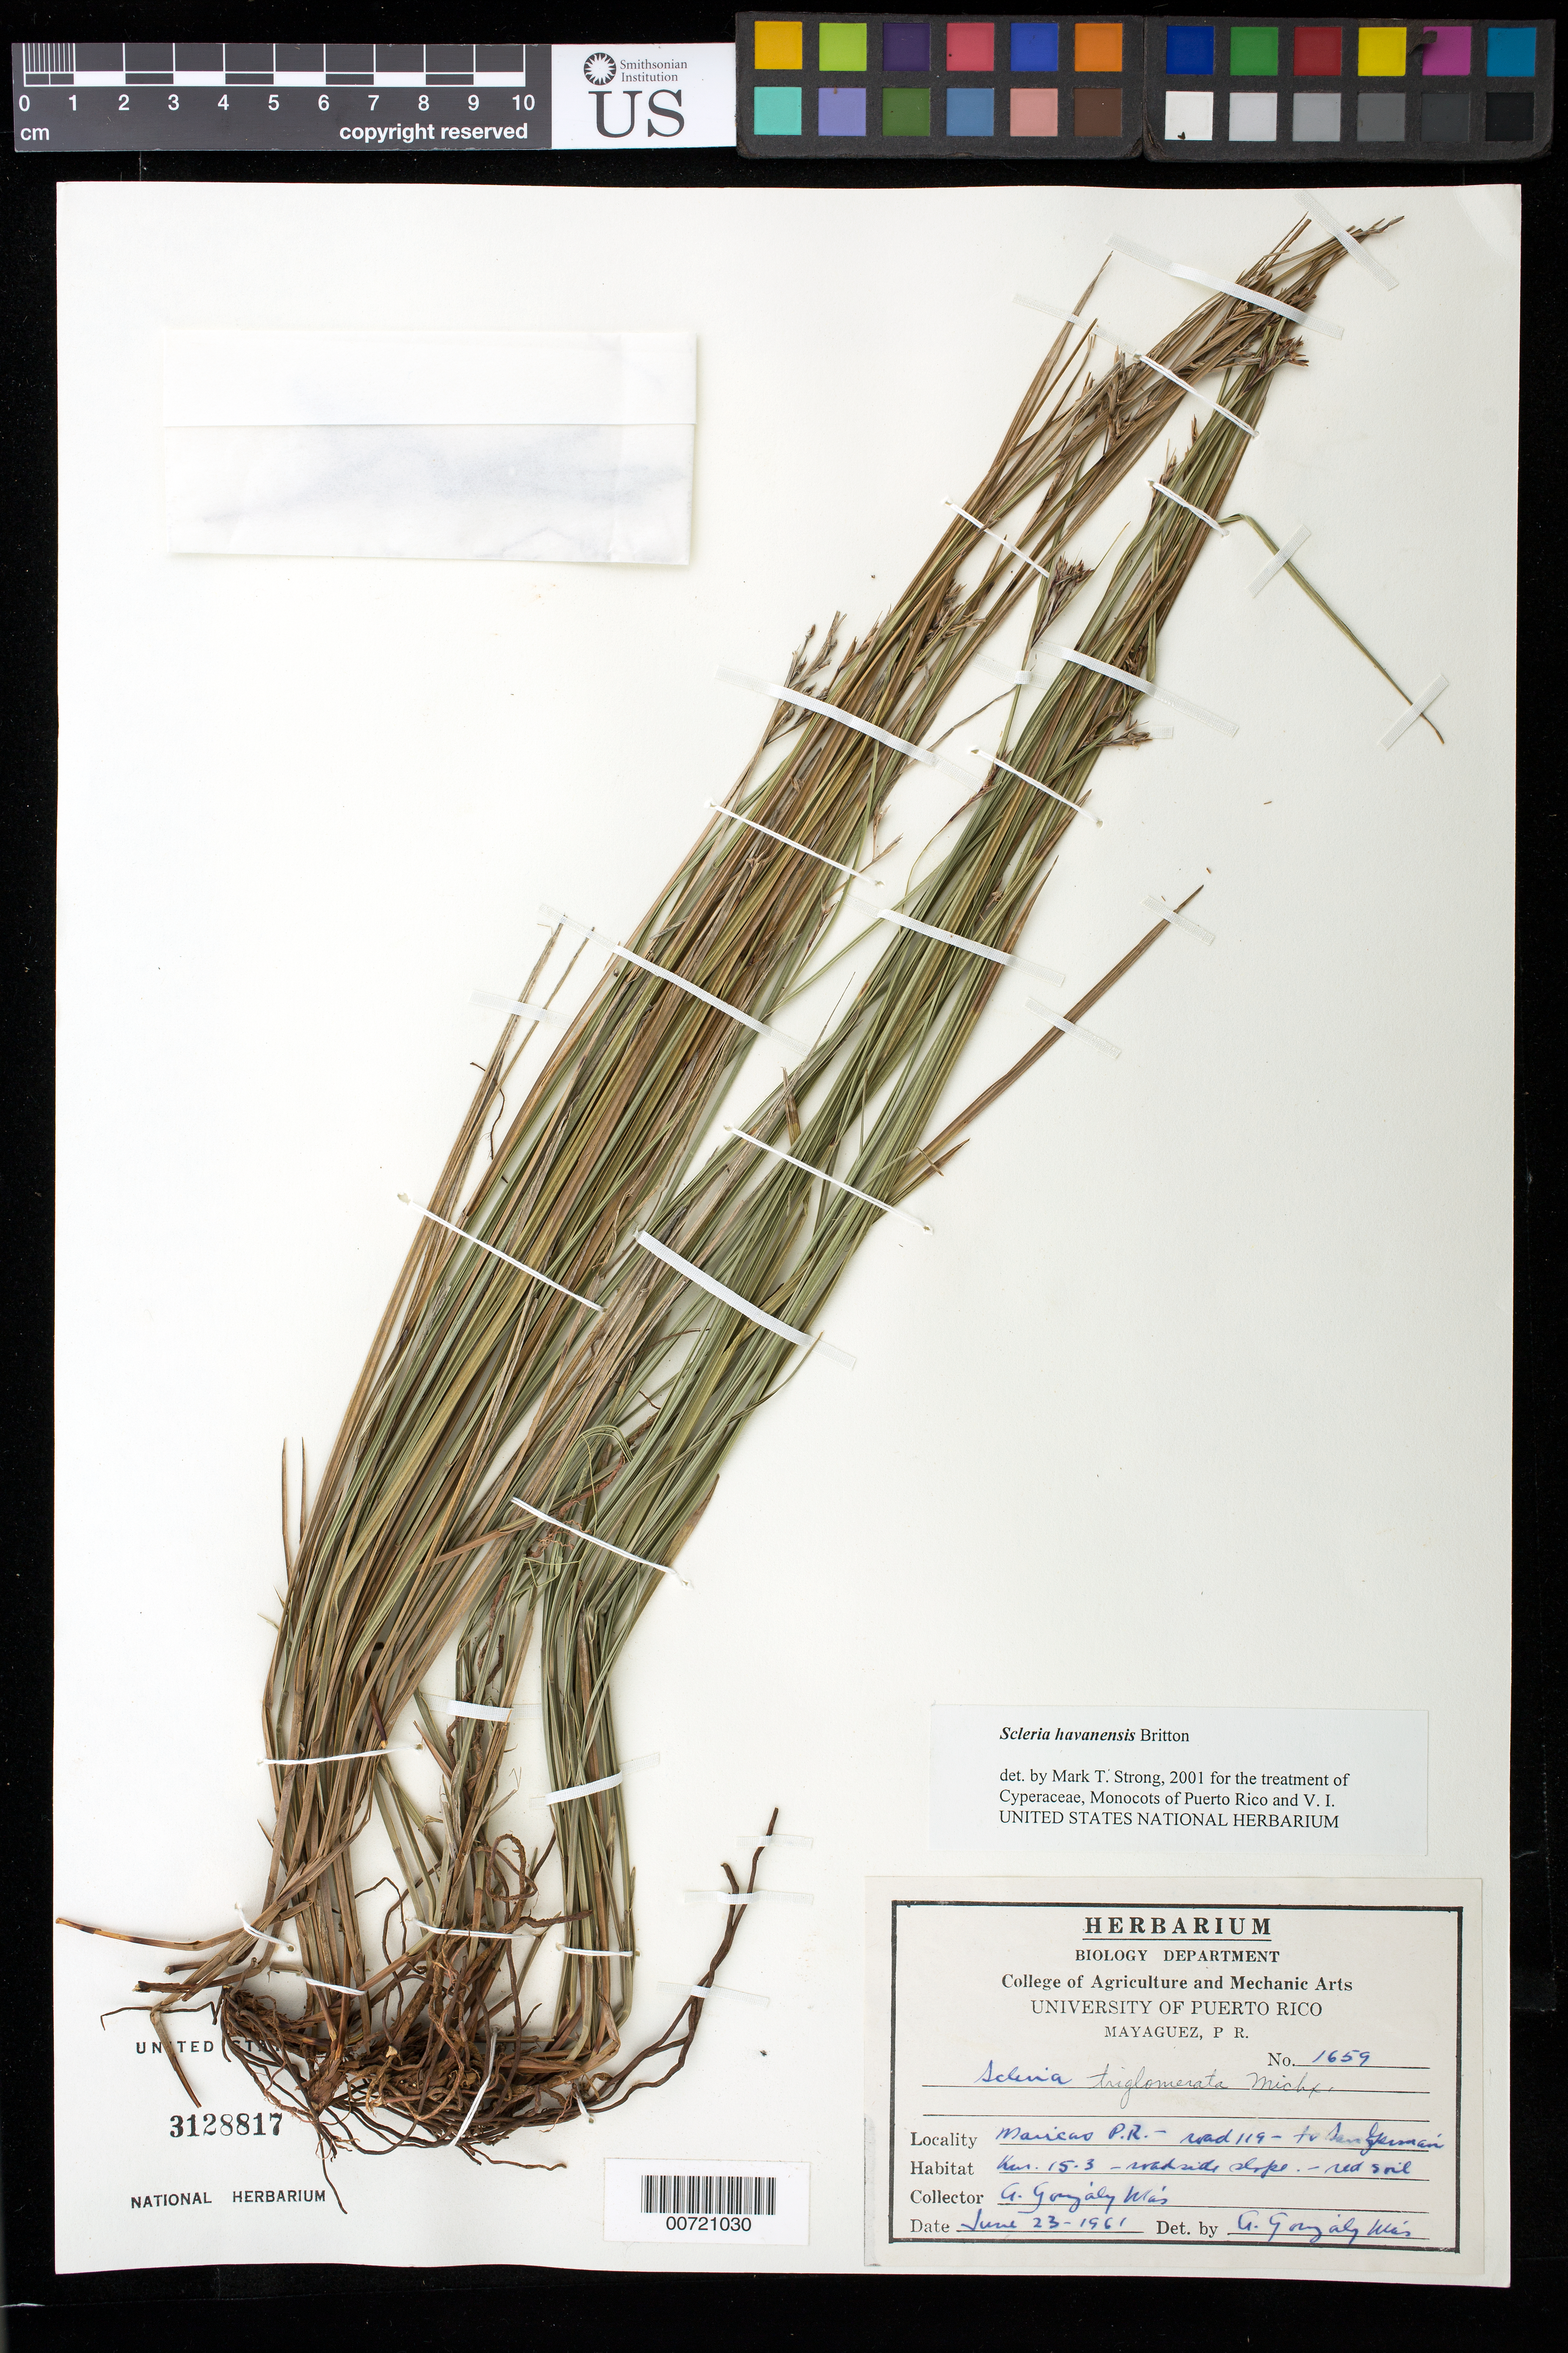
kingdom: Plantae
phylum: Tracheophyta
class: Liliopsida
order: Poales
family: Cyperaceae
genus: Scleria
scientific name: Scleria havanensis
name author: Britton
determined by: Strong, M. T., (US), Smithsonian Institution - National Museum of Natural History (UNITED STATES)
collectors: A. González Más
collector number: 1659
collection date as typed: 23 Jun 1961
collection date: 1961-06-23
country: Puerto Rico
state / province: Maricao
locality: Maricao: Rd. 119 to San German, km 15.3.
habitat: Roadside slope.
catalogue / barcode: US 3128817